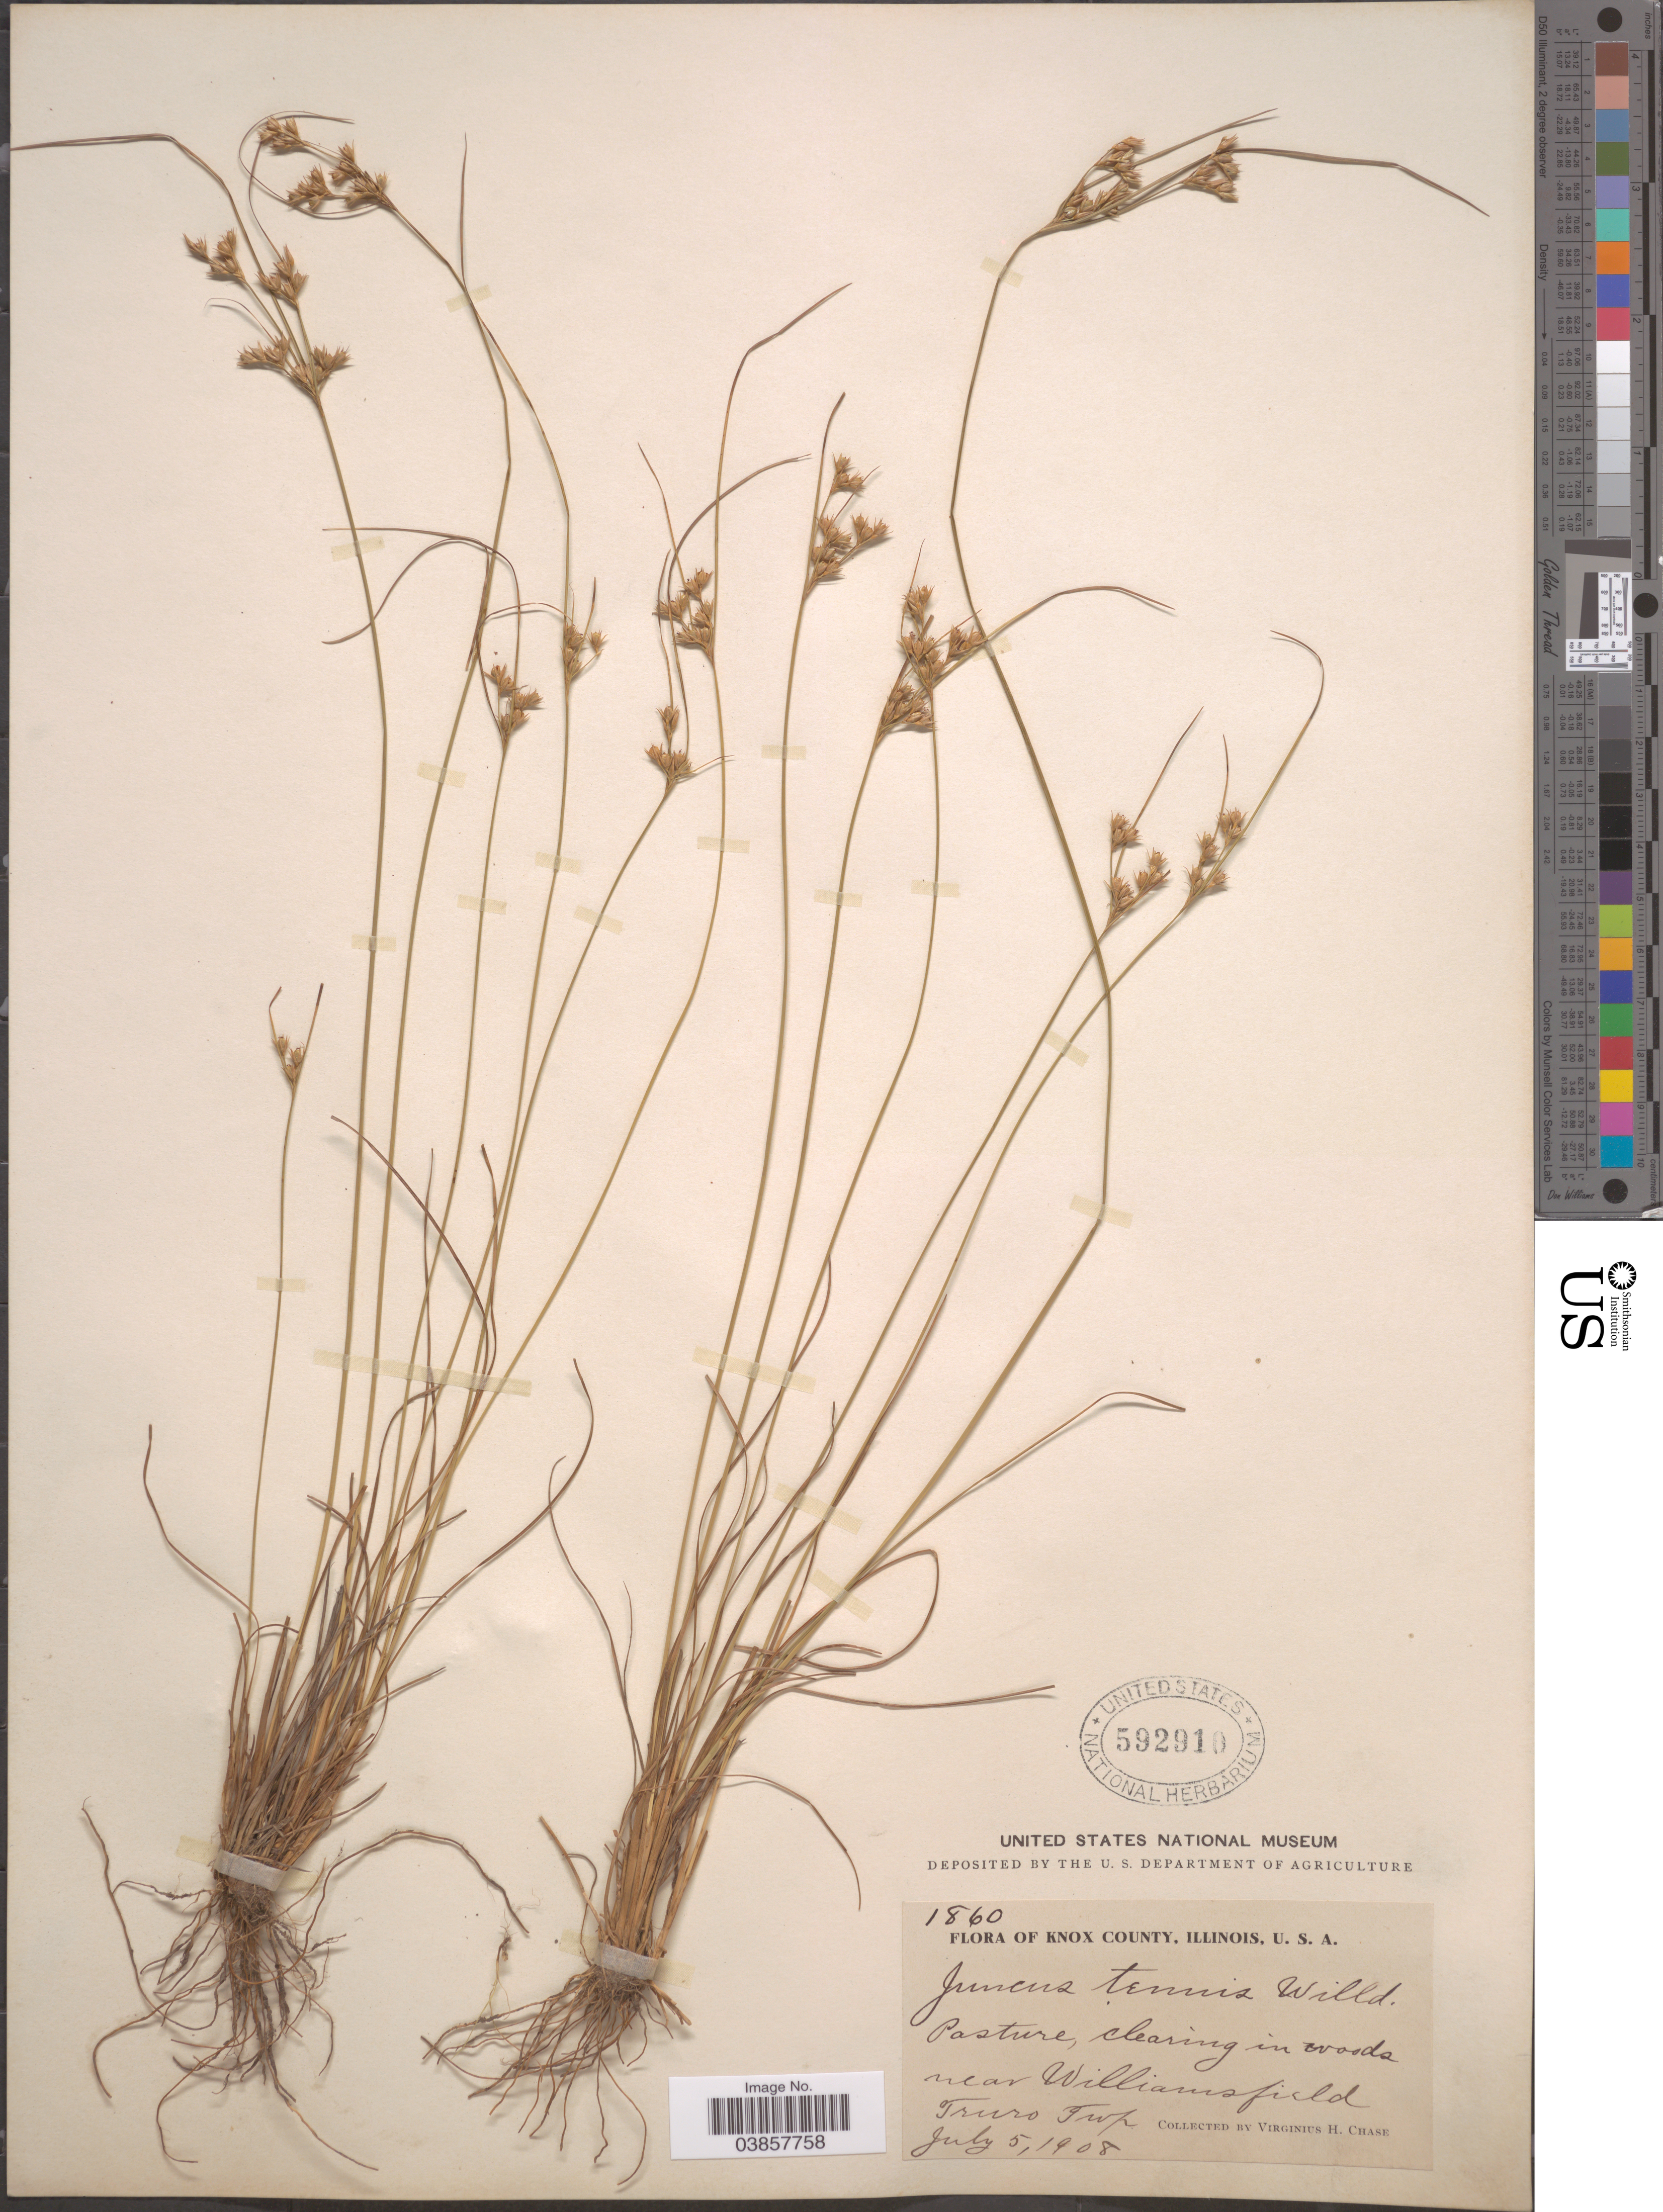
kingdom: Plantae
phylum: Tracheophyta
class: Liliopsida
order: Poales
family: Juncaceae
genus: Juncus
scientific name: Juncus tenuis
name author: Willd.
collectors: V. H. Chase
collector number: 1860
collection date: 1908-07-05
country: United States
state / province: Illinois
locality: Knox County. Pasture, clearing in woods near Williamsfield Truro Twp.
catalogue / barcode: US 592910